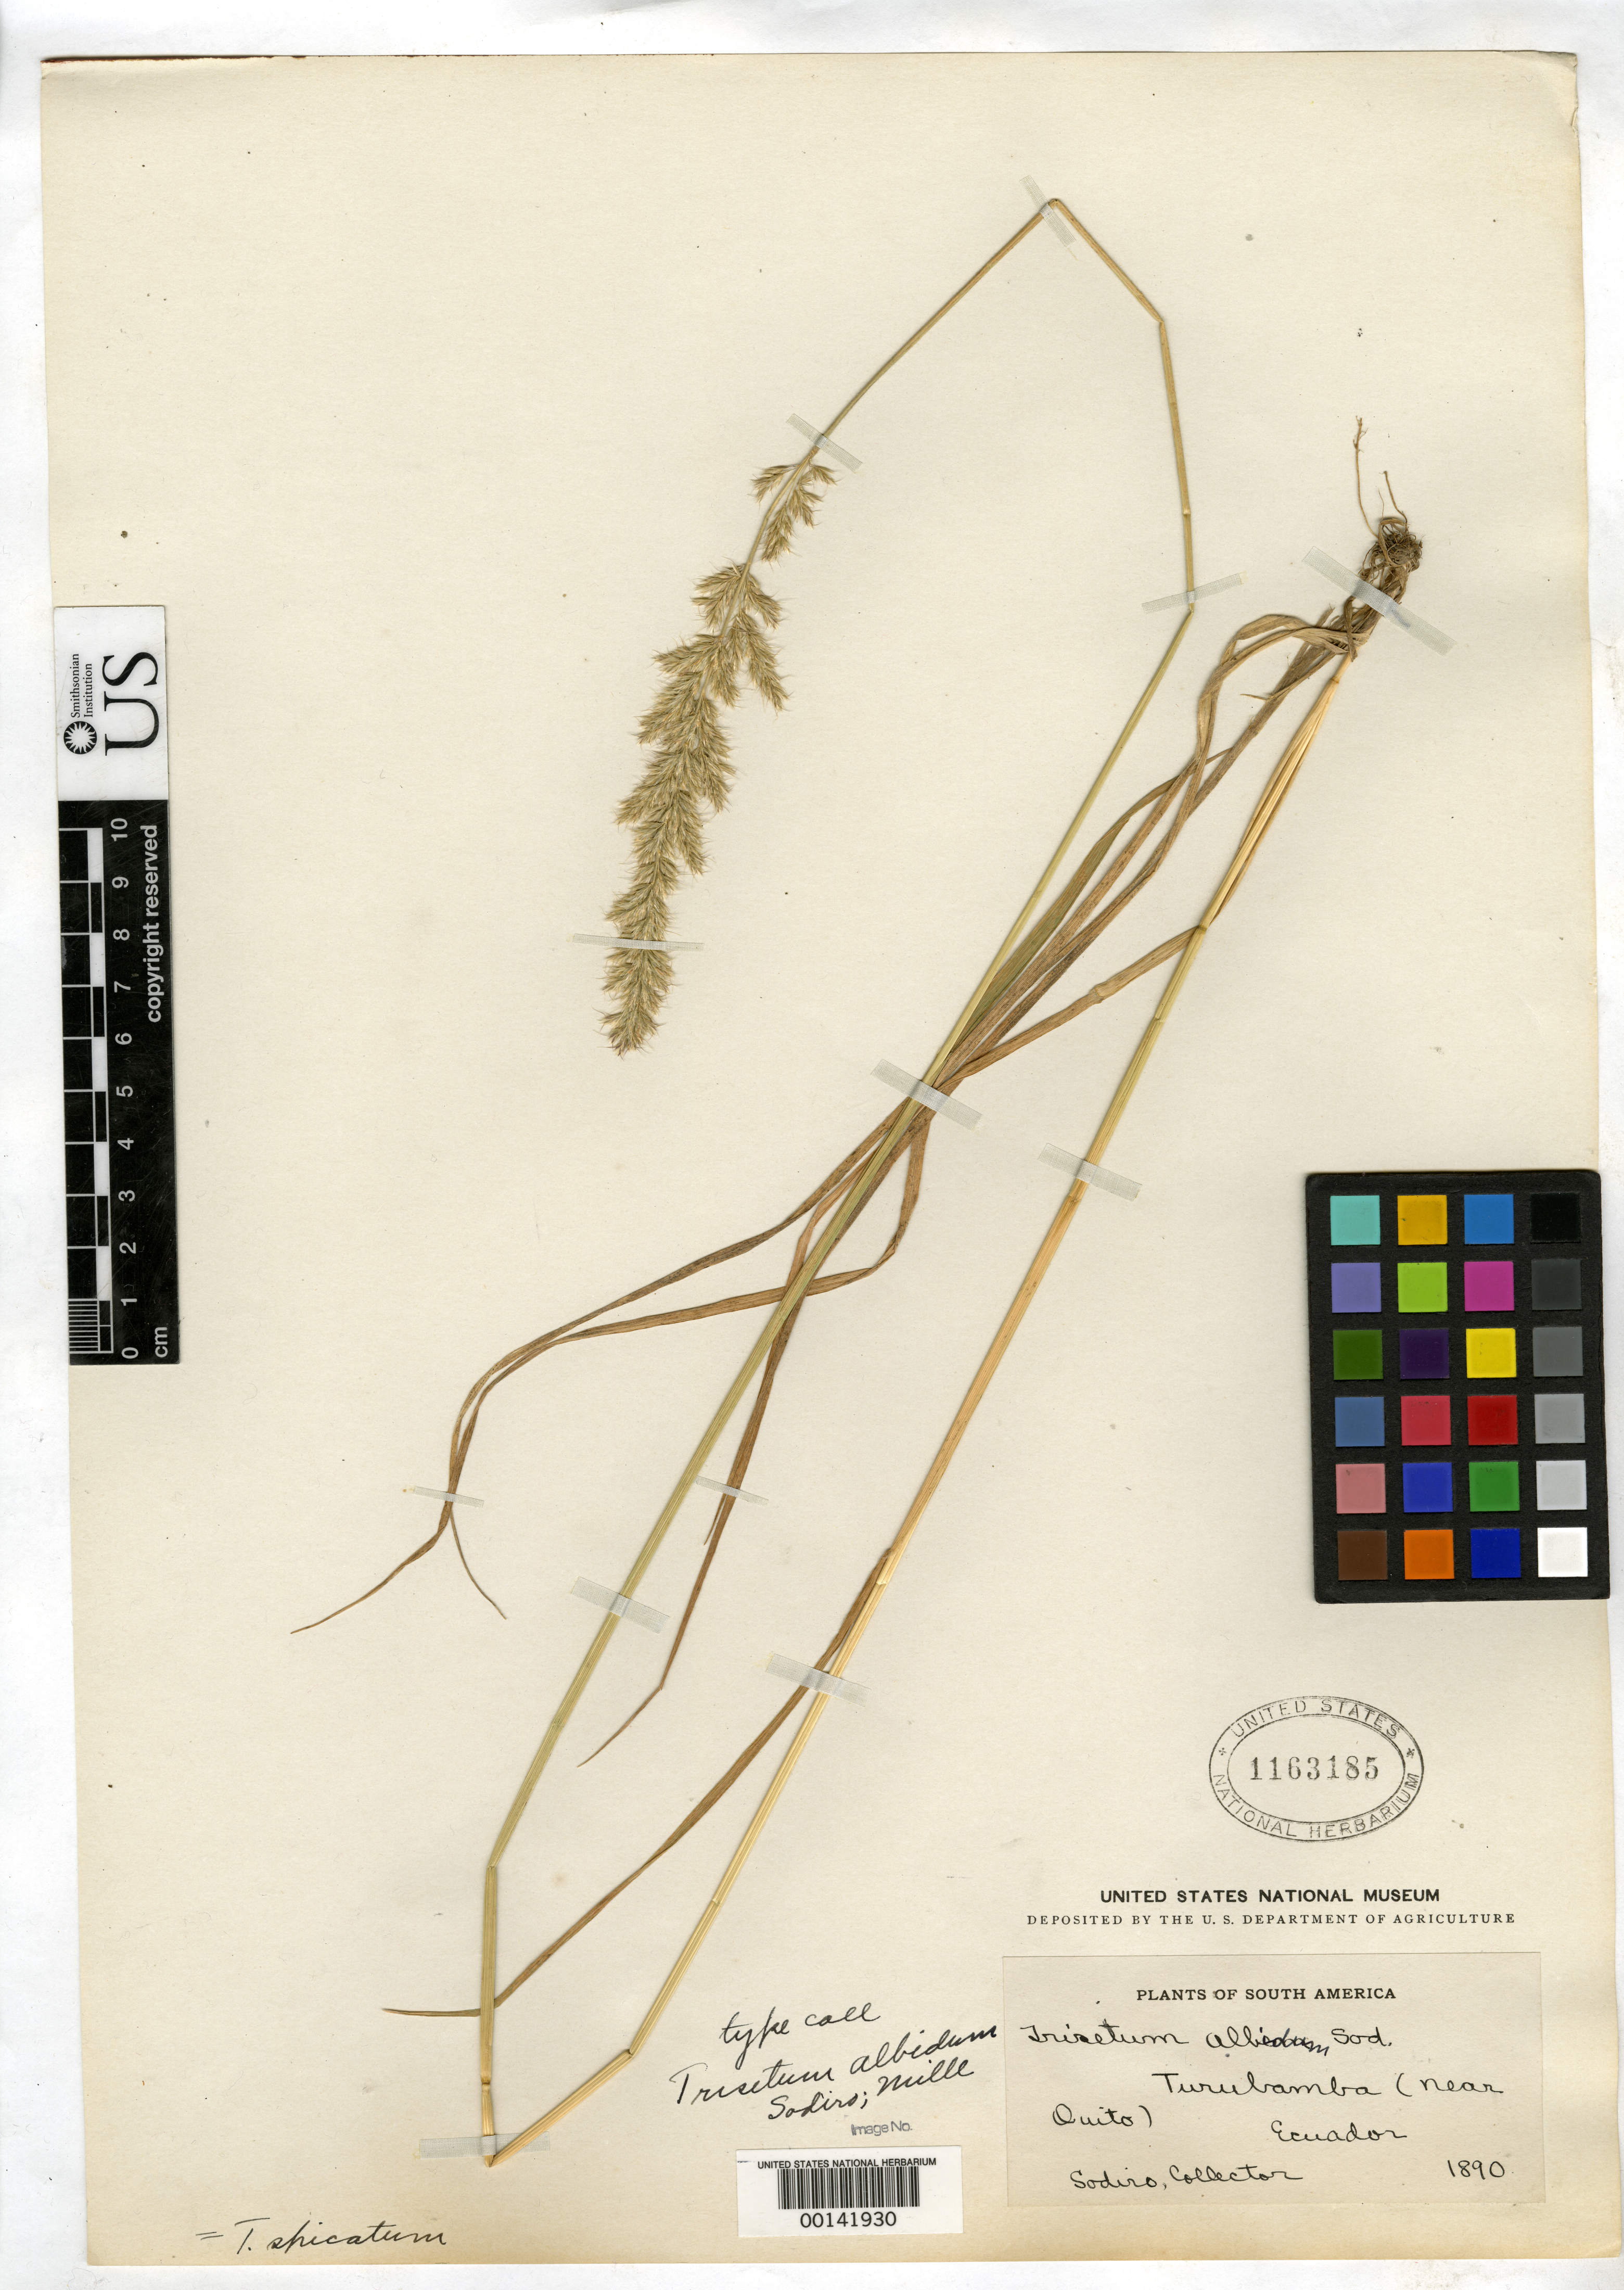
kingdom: Plantae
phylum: Tracheophyta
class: Liliopsida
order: Poales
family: Poaceae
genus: Trisetum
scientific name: Trisetum albidum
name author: Sodiro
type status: Type Collection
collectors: L. Sodiro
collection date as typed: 1890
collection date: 1890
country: Ecuador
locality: Quito, Chillogallo, Cotocollao & Pifo.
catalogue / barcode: US 1163185